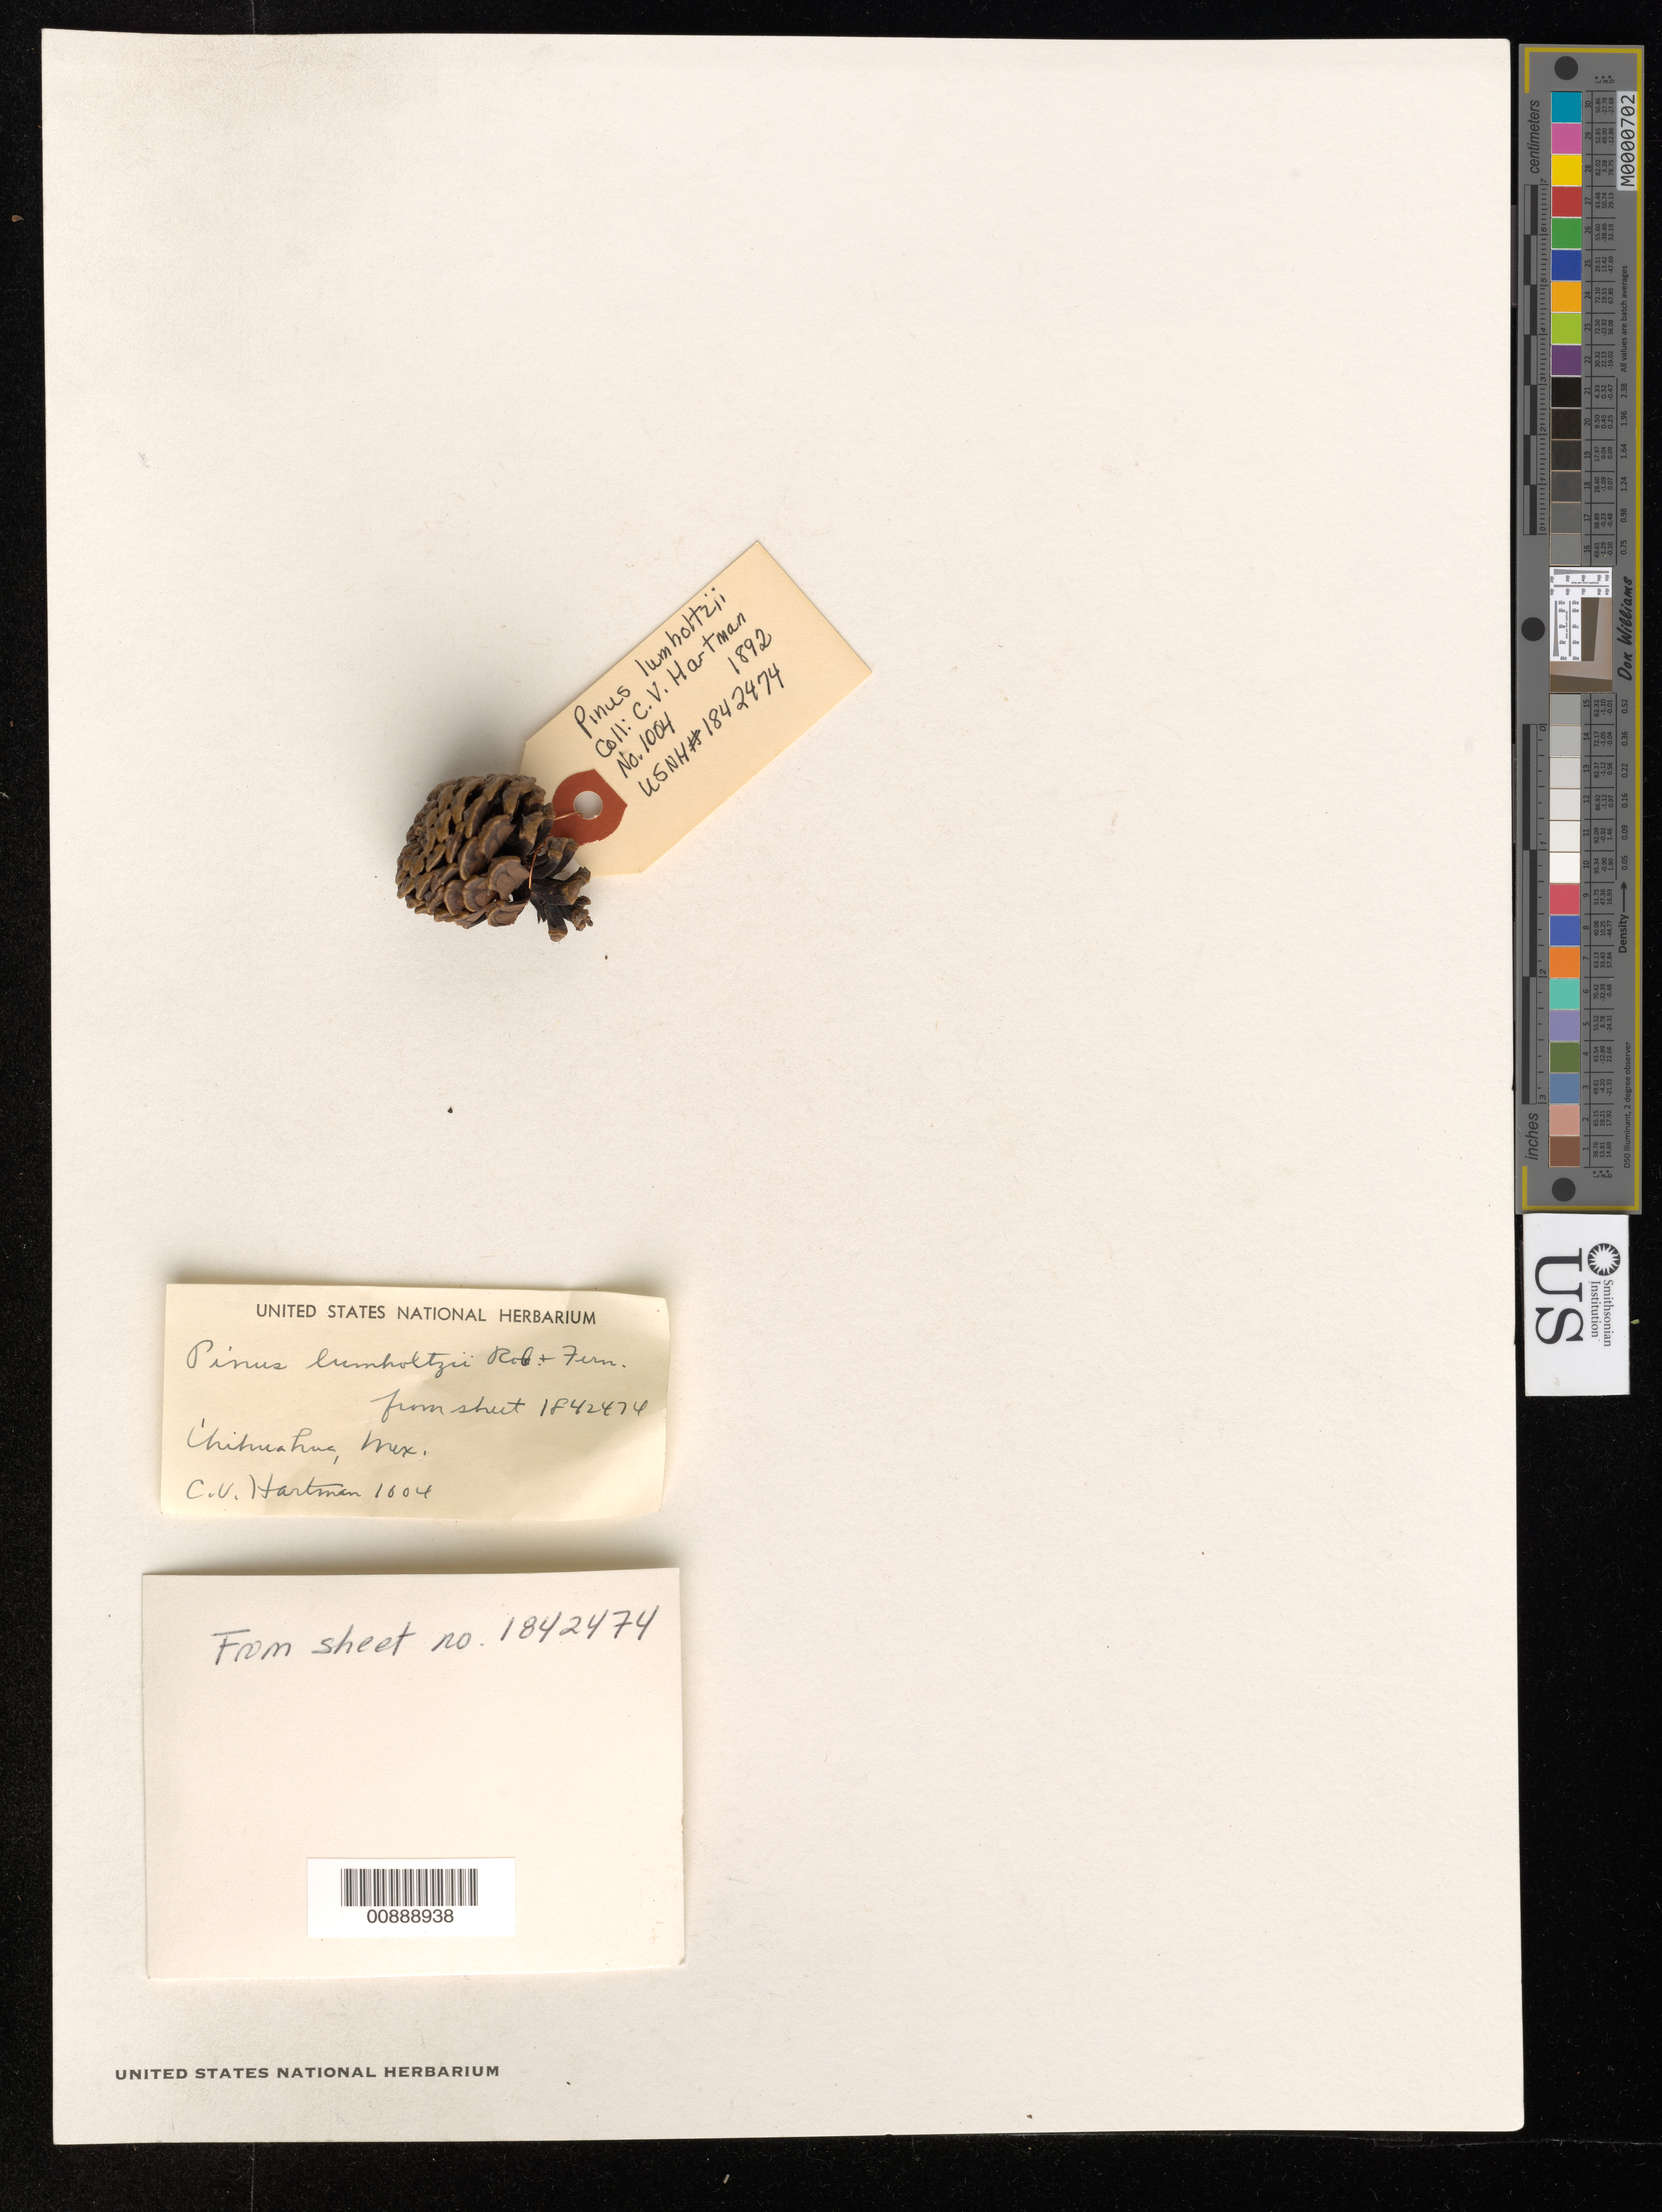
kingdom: Plantae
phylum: Tracheophyta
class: Pinopsida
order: Pinales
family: Pinaceae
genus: Pinus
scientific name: Pinus lumholtzii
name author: B.L. Rob. & Fernald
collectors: C. V. Hartman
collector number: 1004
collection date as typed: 1892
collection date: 1892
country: Mexico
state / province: Chihuahua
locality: Chihuahua.